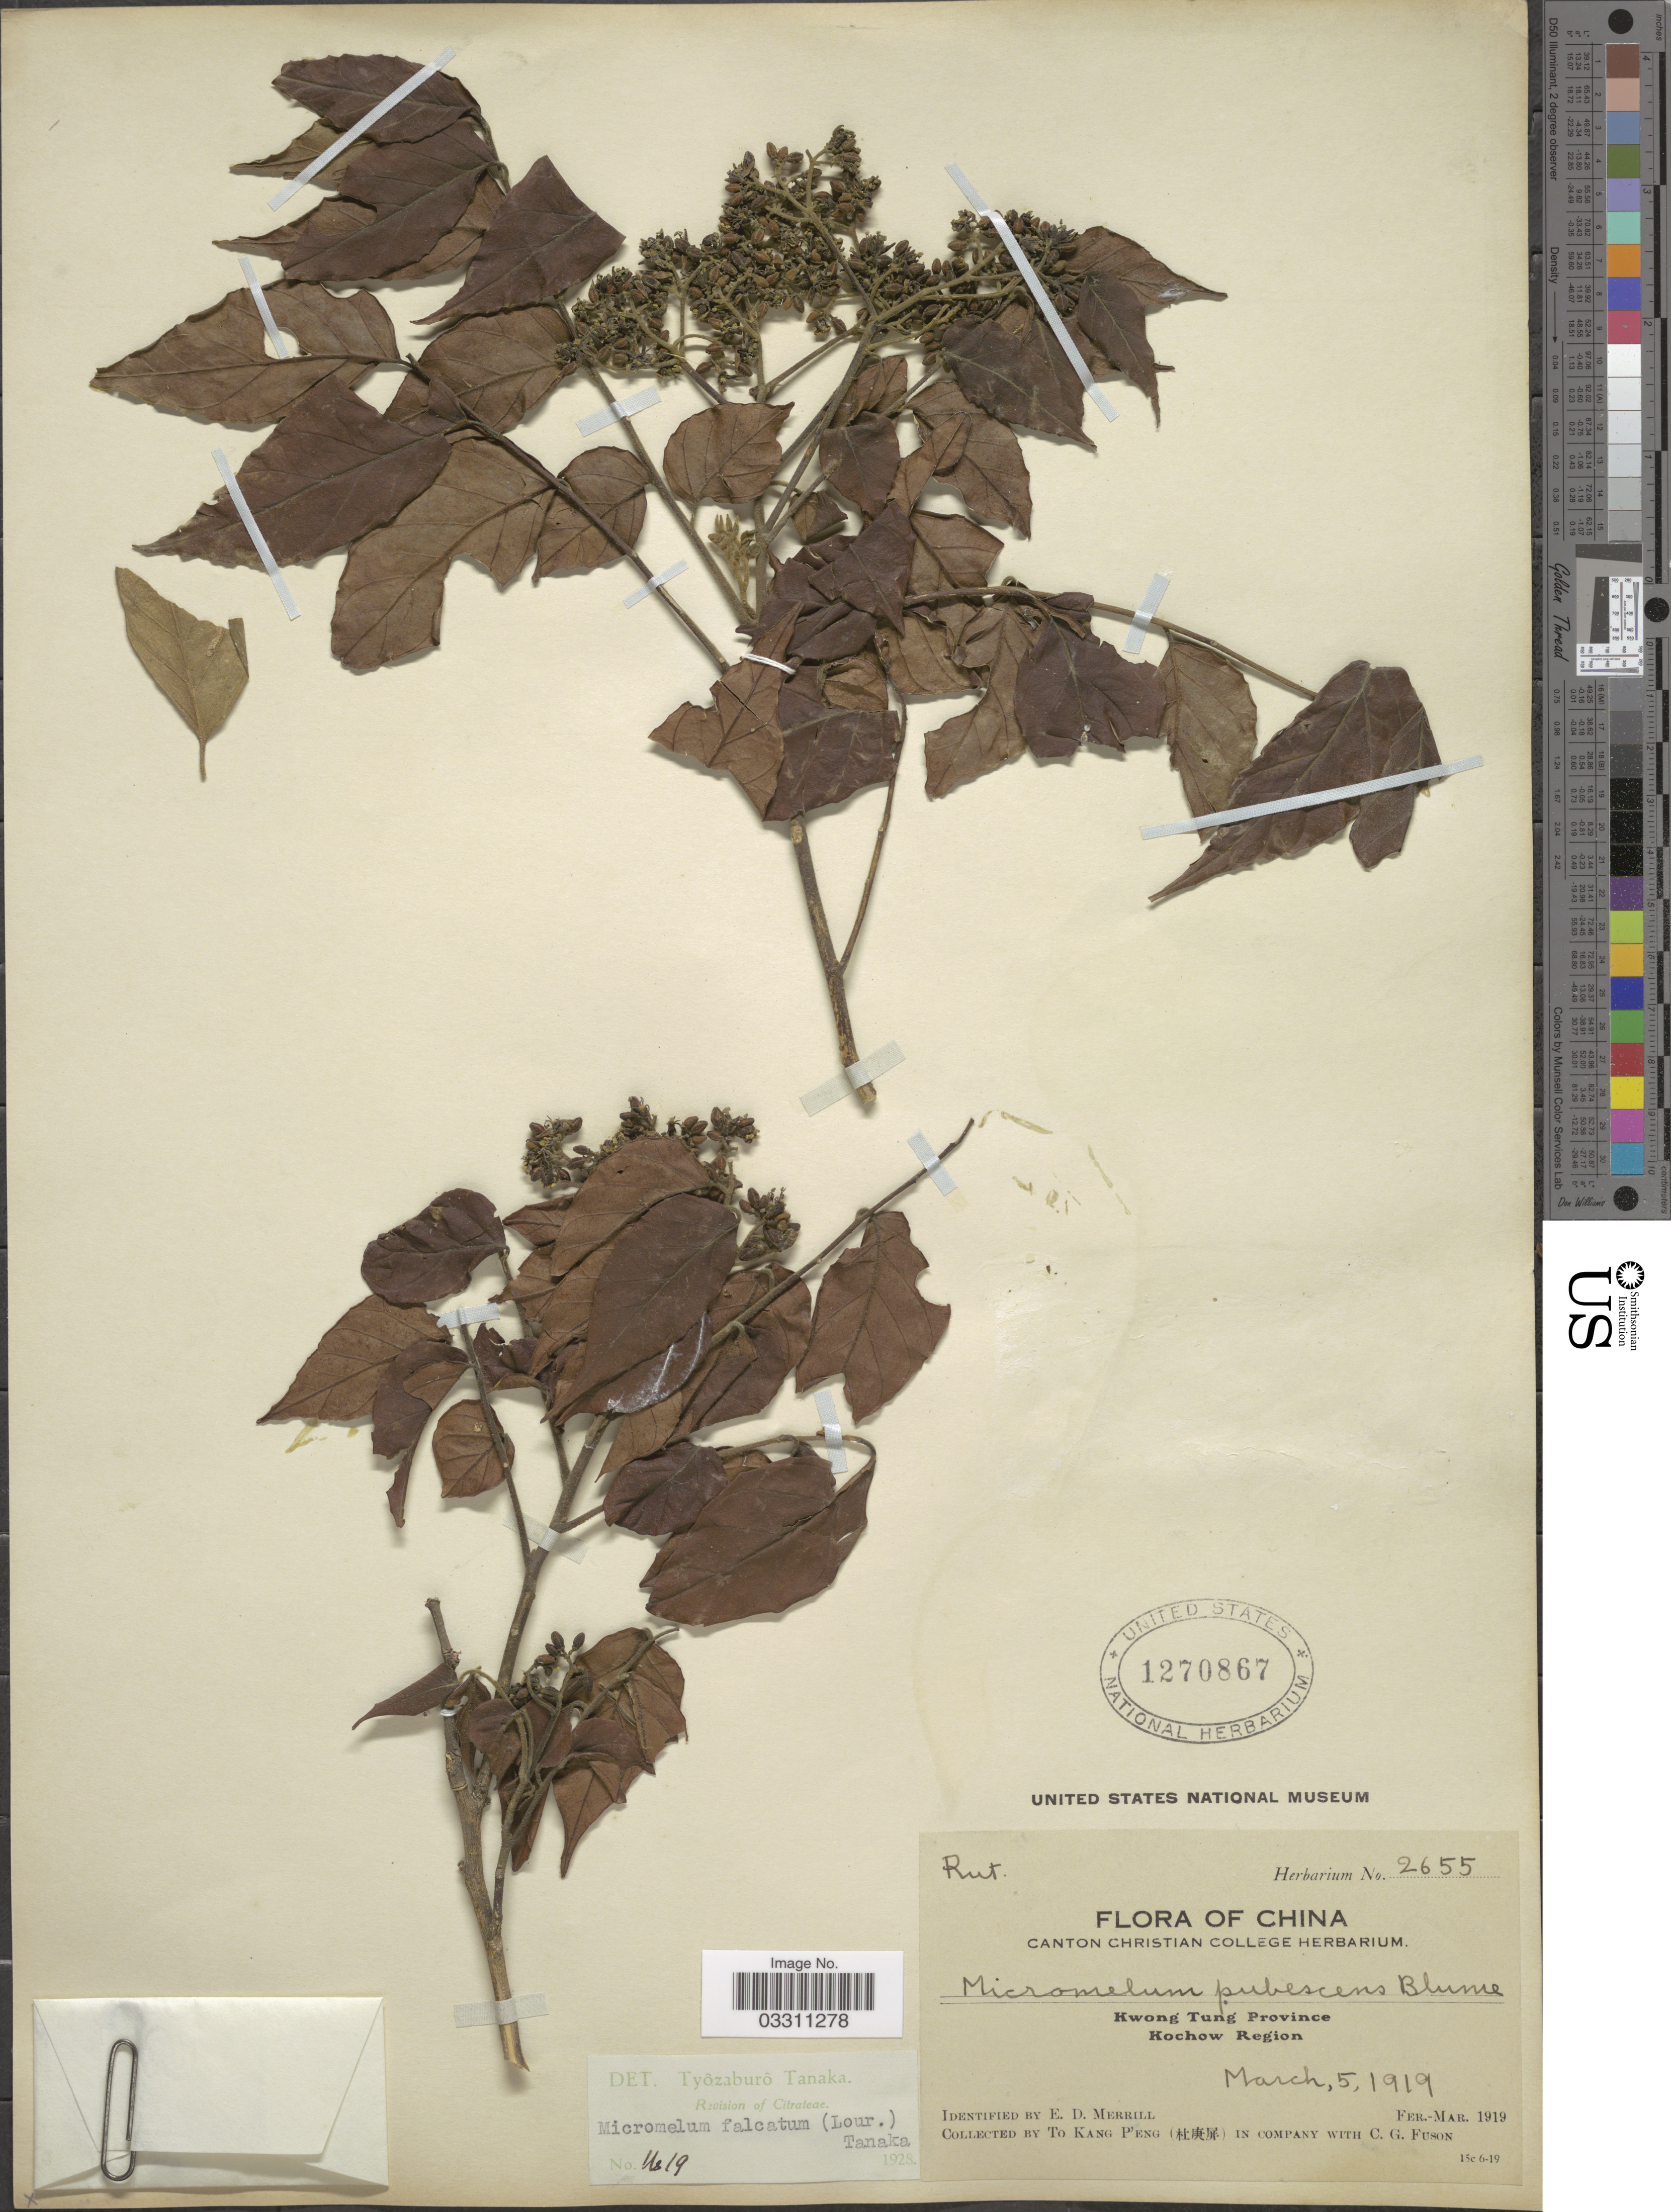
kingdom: Plantae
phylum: Tracheophyta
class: Magnoliopsida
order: Sapindales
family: Rutaceae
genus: Micromelum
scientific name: Micromelum falcatum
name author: Tanaka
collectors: To Kang P'eng & C. Fuson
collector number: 2655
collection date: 1919-03-05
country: China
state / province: Guangdong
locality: Kwong Tung Province. Kochow Region.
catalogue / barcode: US 1270867